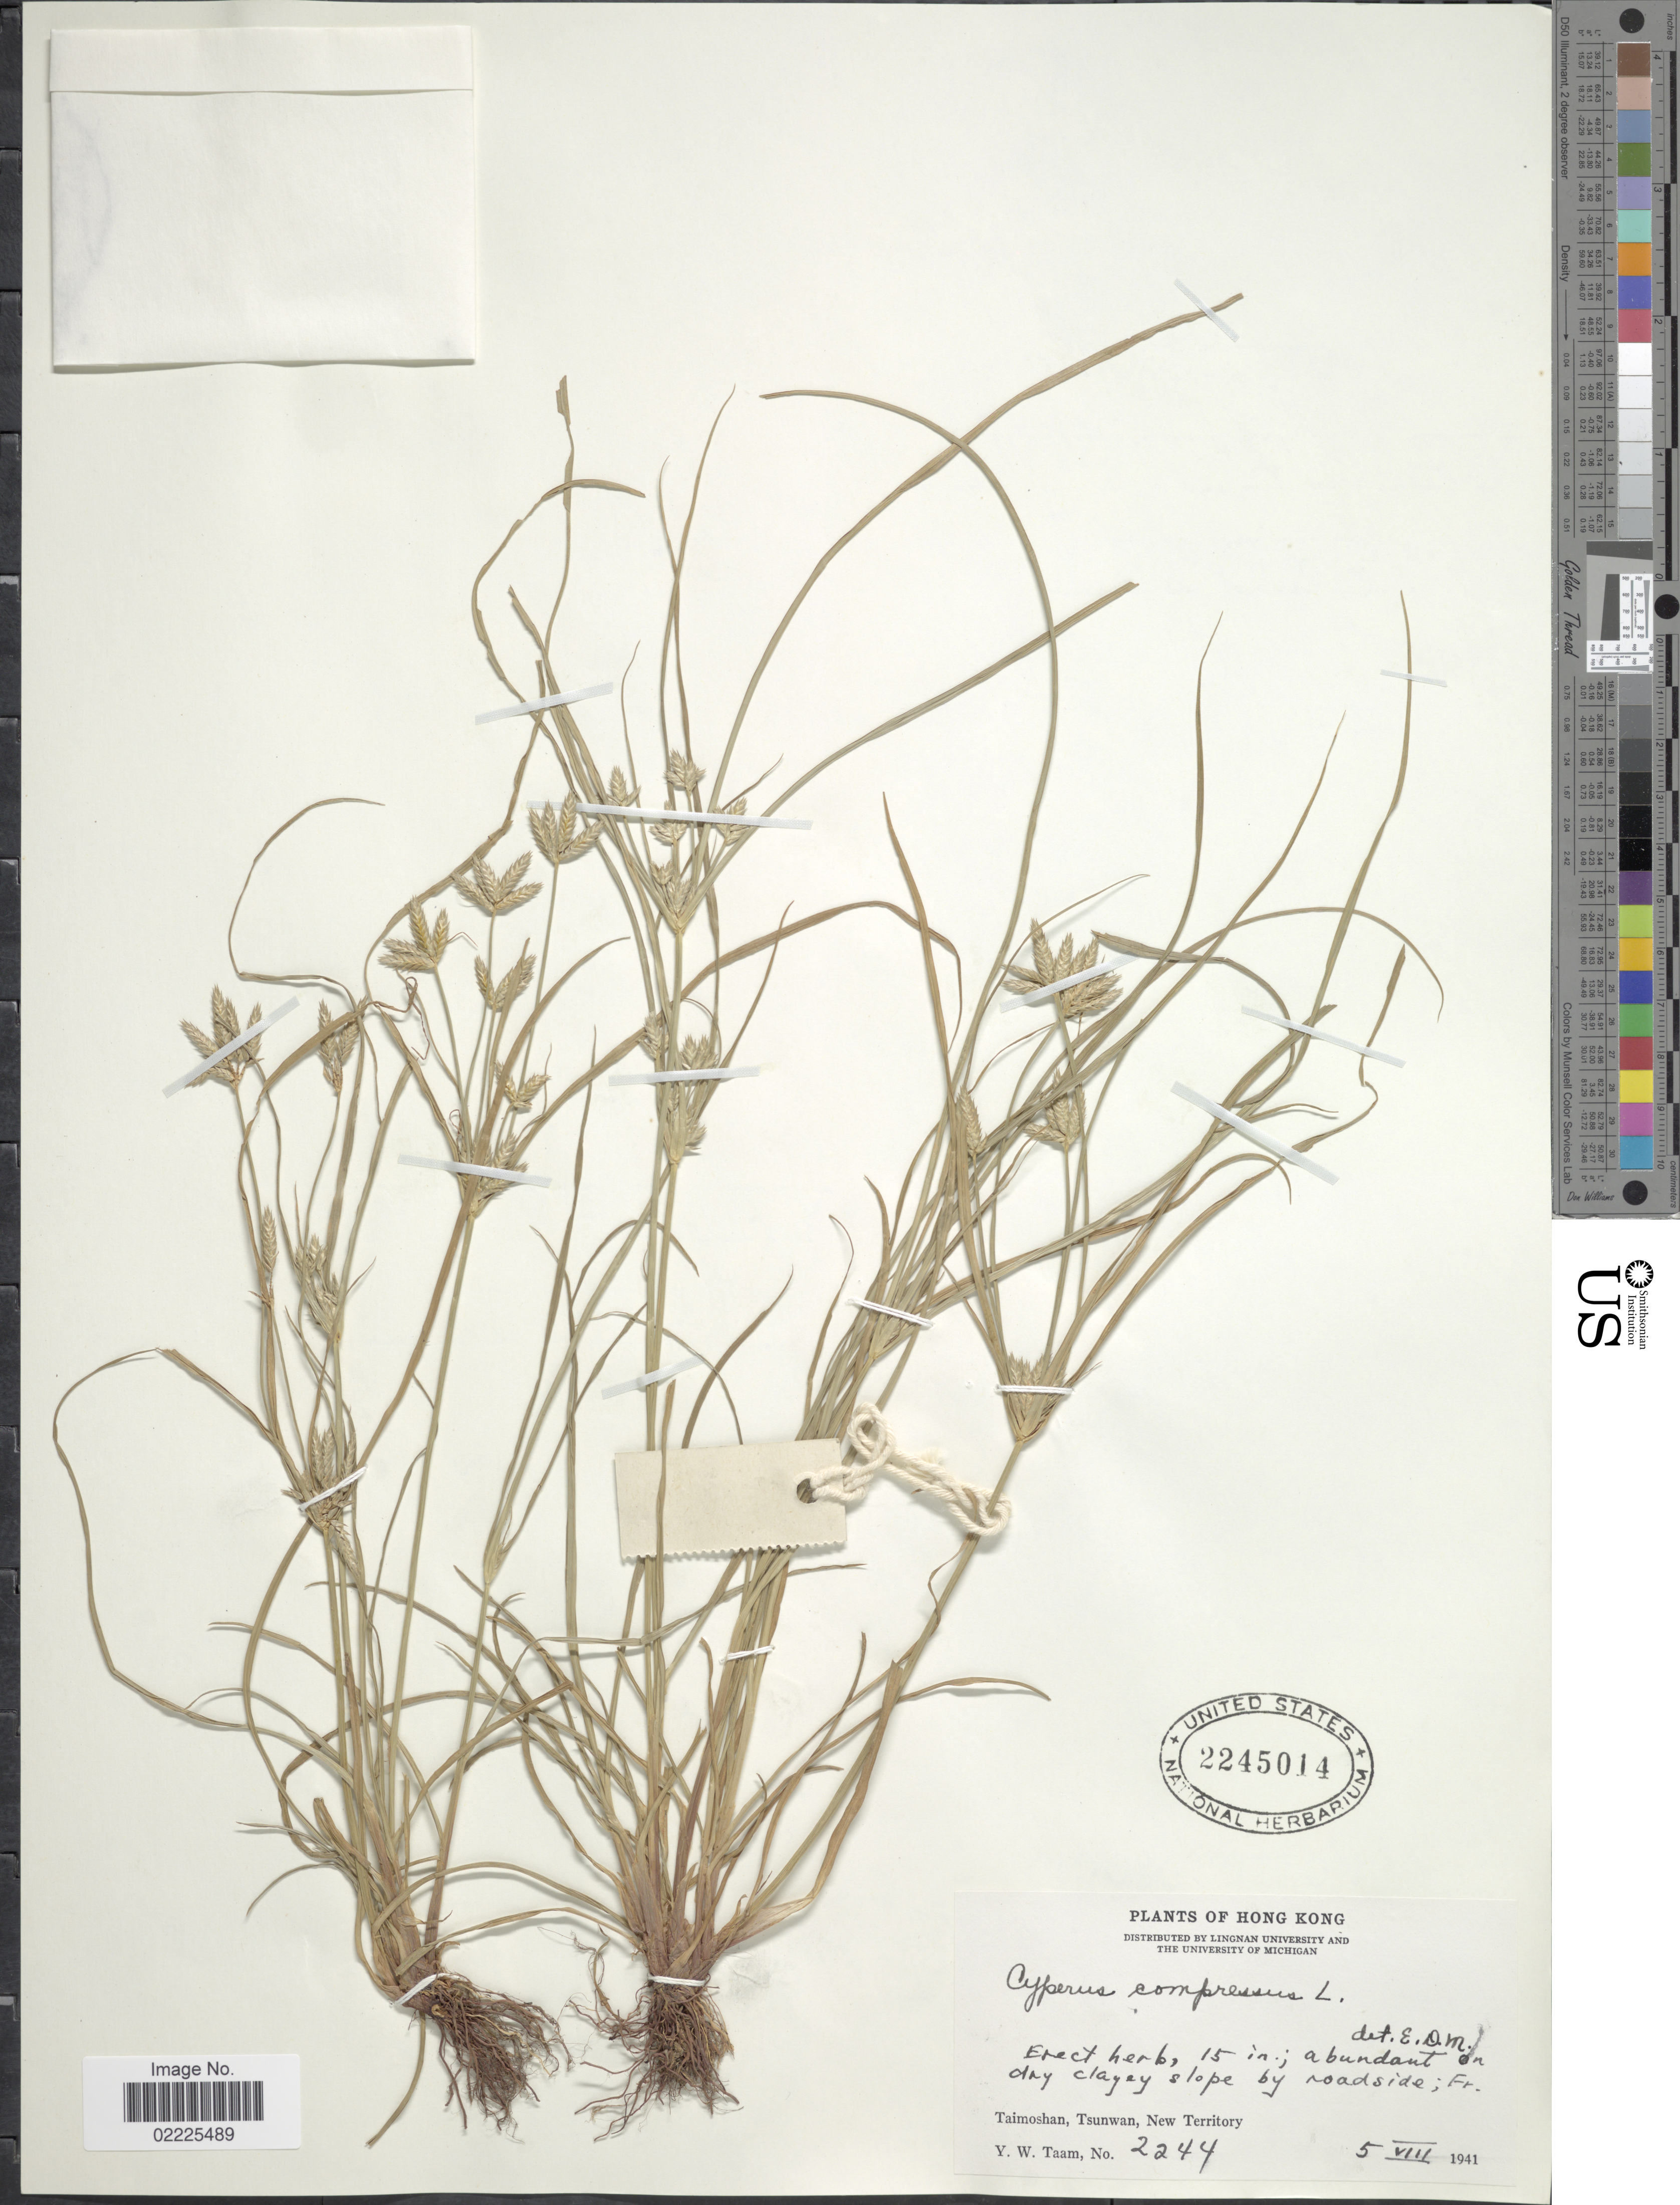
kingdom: Plantae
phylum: Tracheophyta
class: Liliopsida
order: Poales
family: Cyperaceae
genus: Cyperus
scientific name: Cyperus compressus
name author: L.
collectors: Y. W. Taam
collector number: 2244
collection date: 1941-08-05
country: China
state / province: Hong Kong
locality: Abundant on dry clayey slope by roadside; Fr. Taimoshan, Tsunwan, New Territory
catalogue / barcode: US 2245014